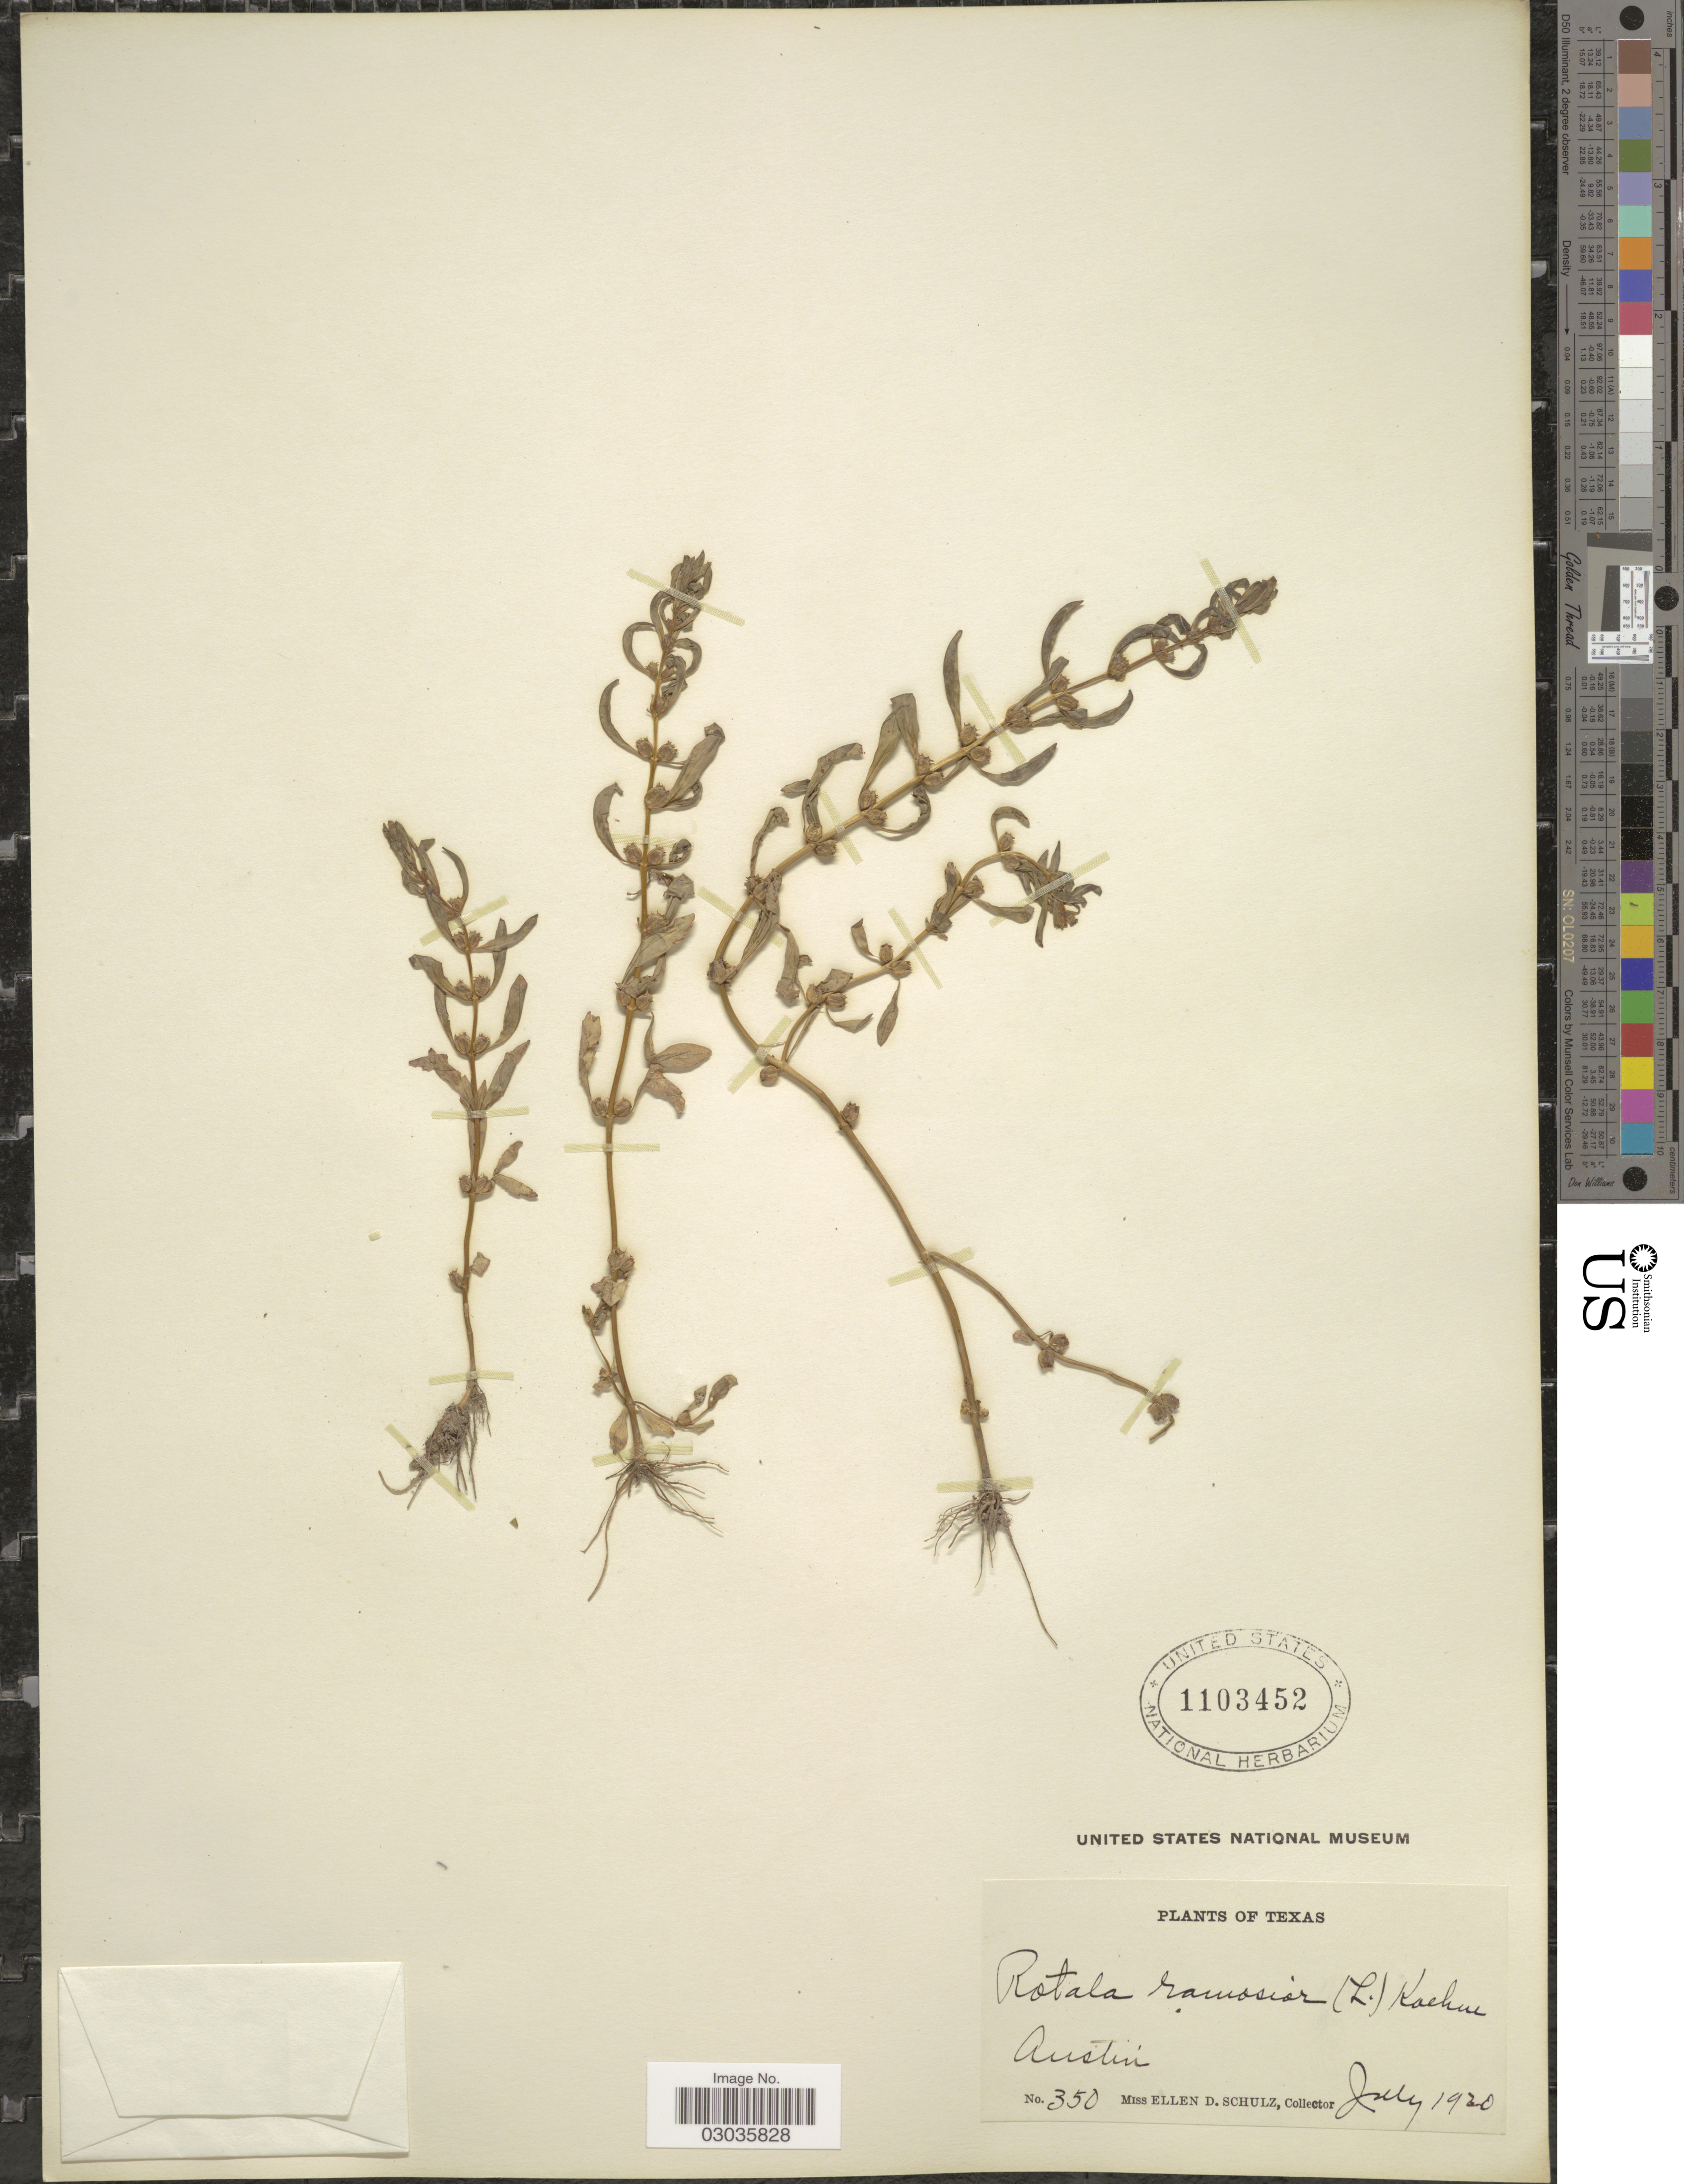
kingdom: Plantae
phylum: Tracheophyta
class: Magnoliopsida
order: Myrtales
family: Lythraceae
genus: Rotala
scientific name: Rotala ramosior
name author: (L.) Koehne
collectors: E. D. Schulz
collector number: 350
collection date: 1920-07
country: United States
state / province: Texas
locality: Austin.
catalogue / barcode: US 1103452